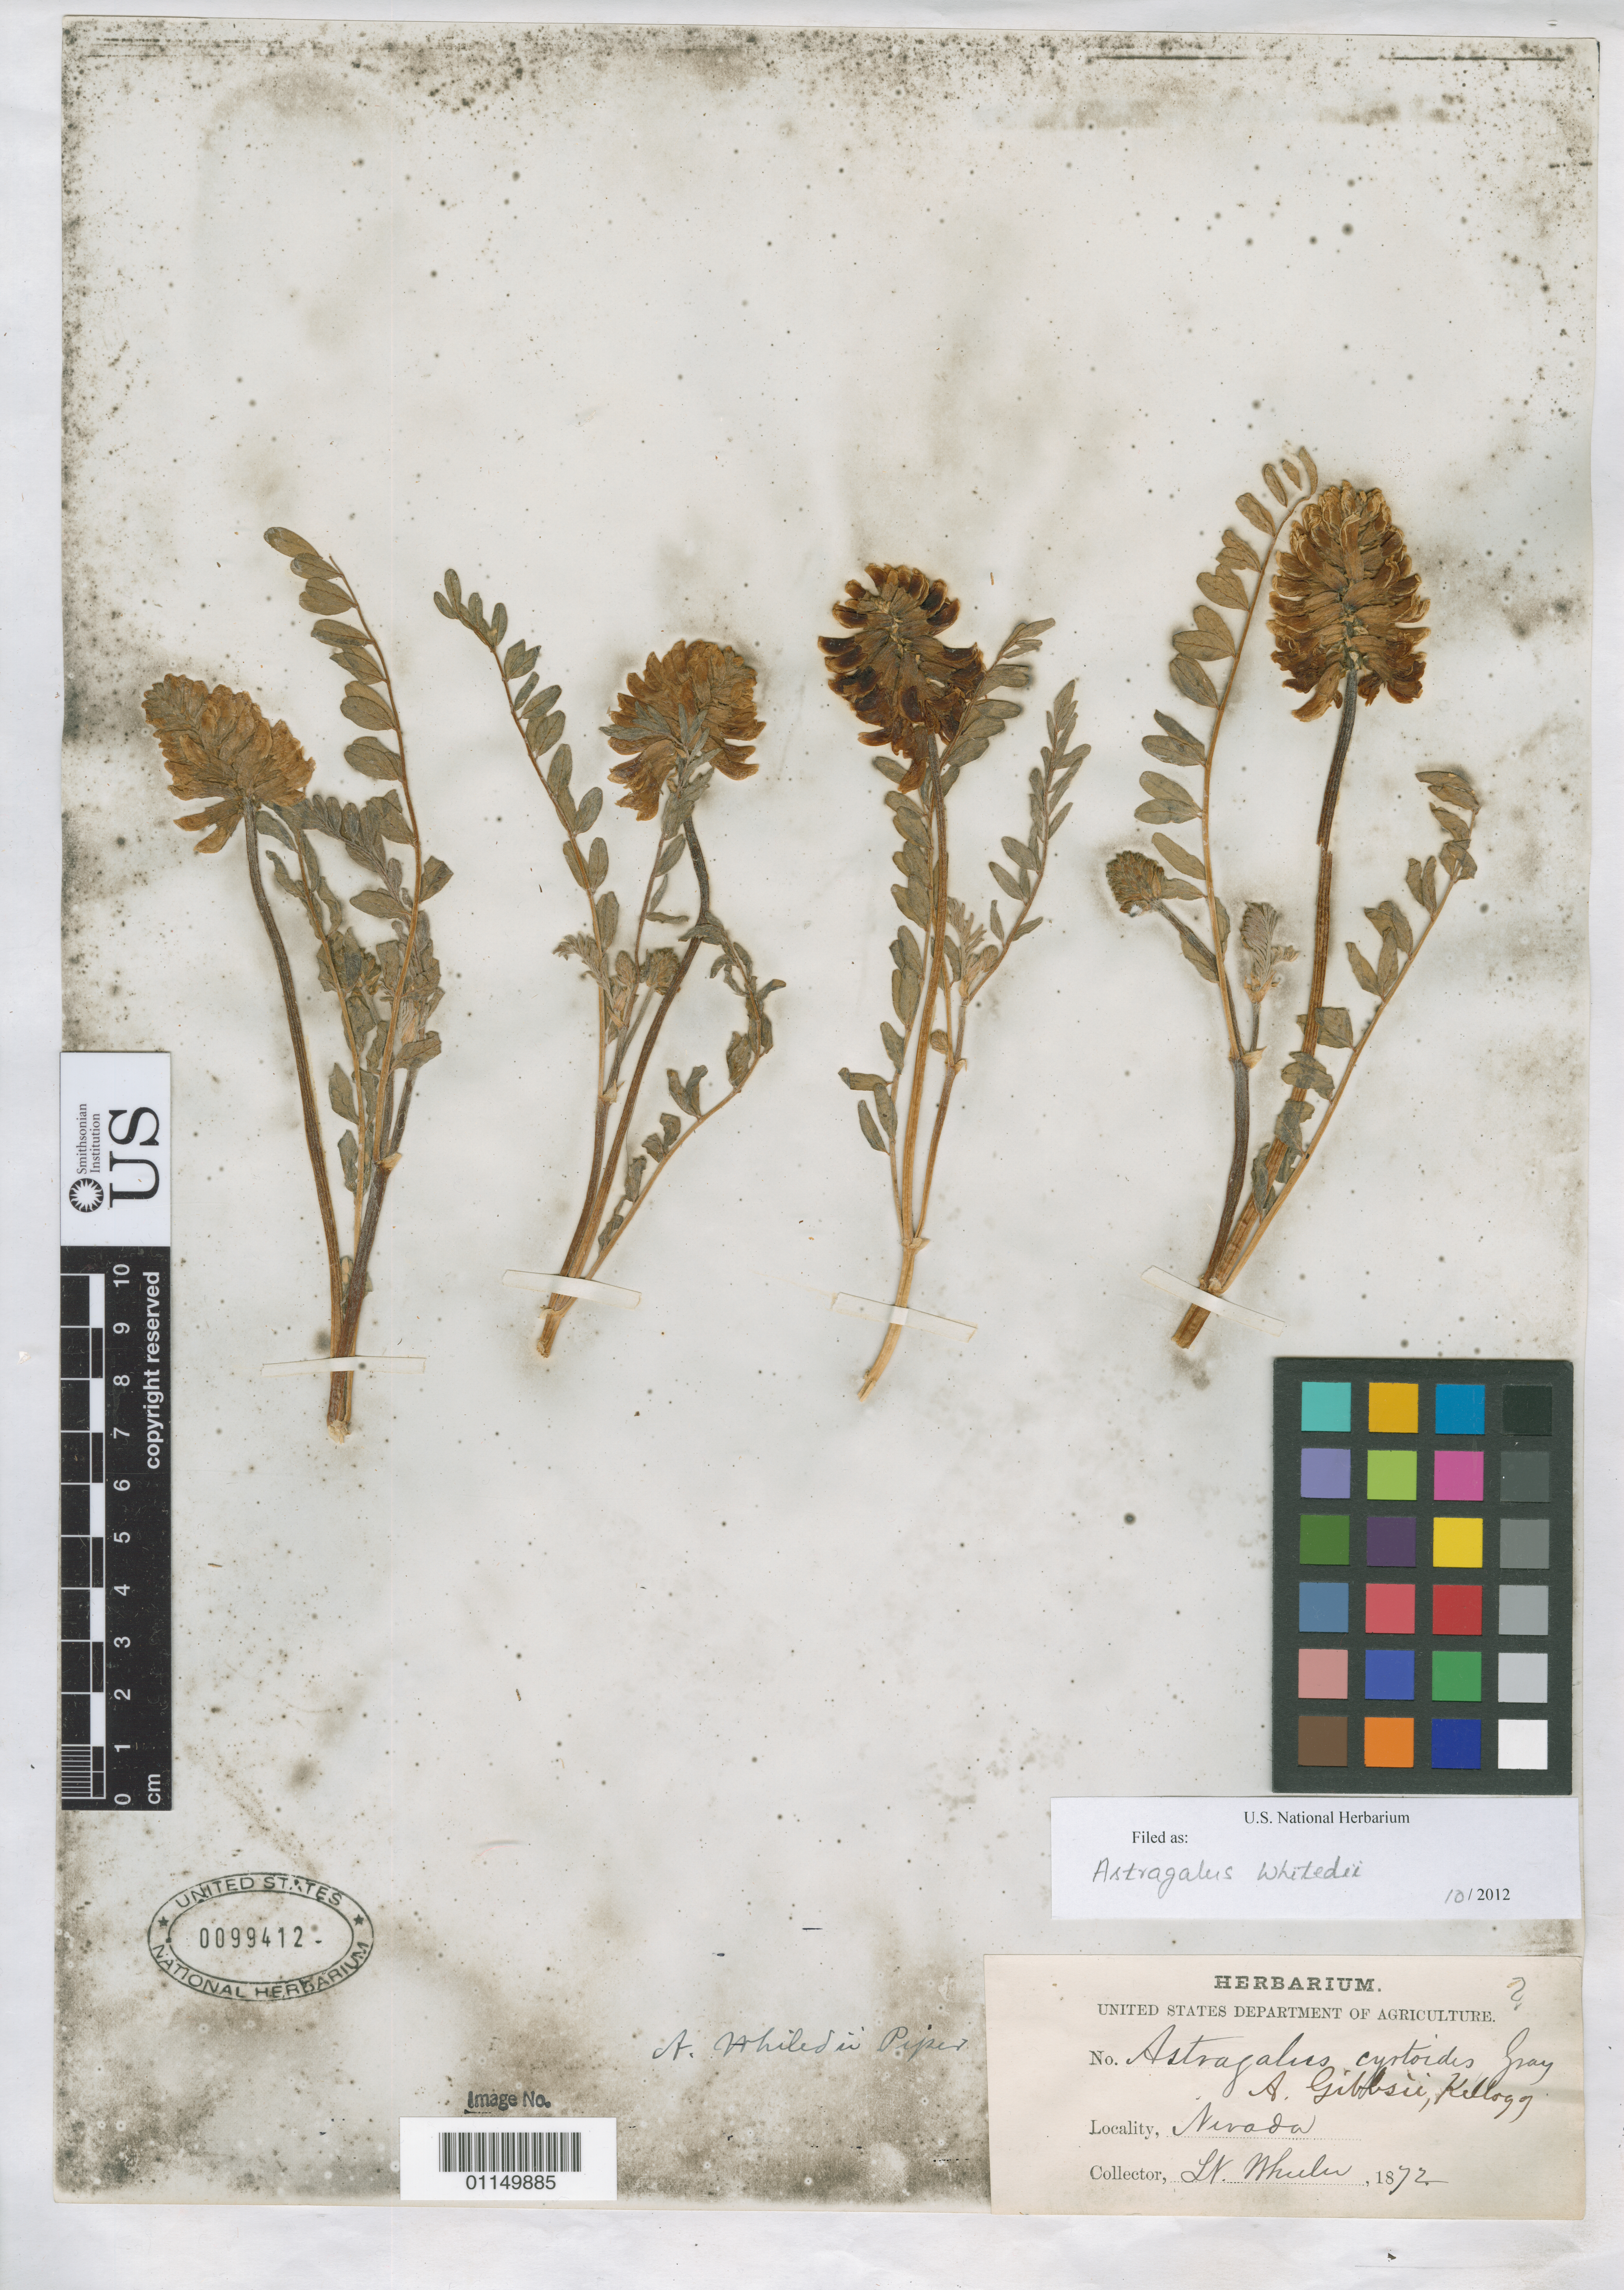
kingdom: Plantae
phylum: Tracheophyta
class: Magnoliopsida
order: Fabales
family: Fabaceae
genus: Astragalus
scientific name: Astragalus whitedii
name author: Piper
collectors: -- Wheeler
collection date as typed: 1872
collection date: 1872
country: United States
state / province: Nevada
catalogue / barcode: US 99412